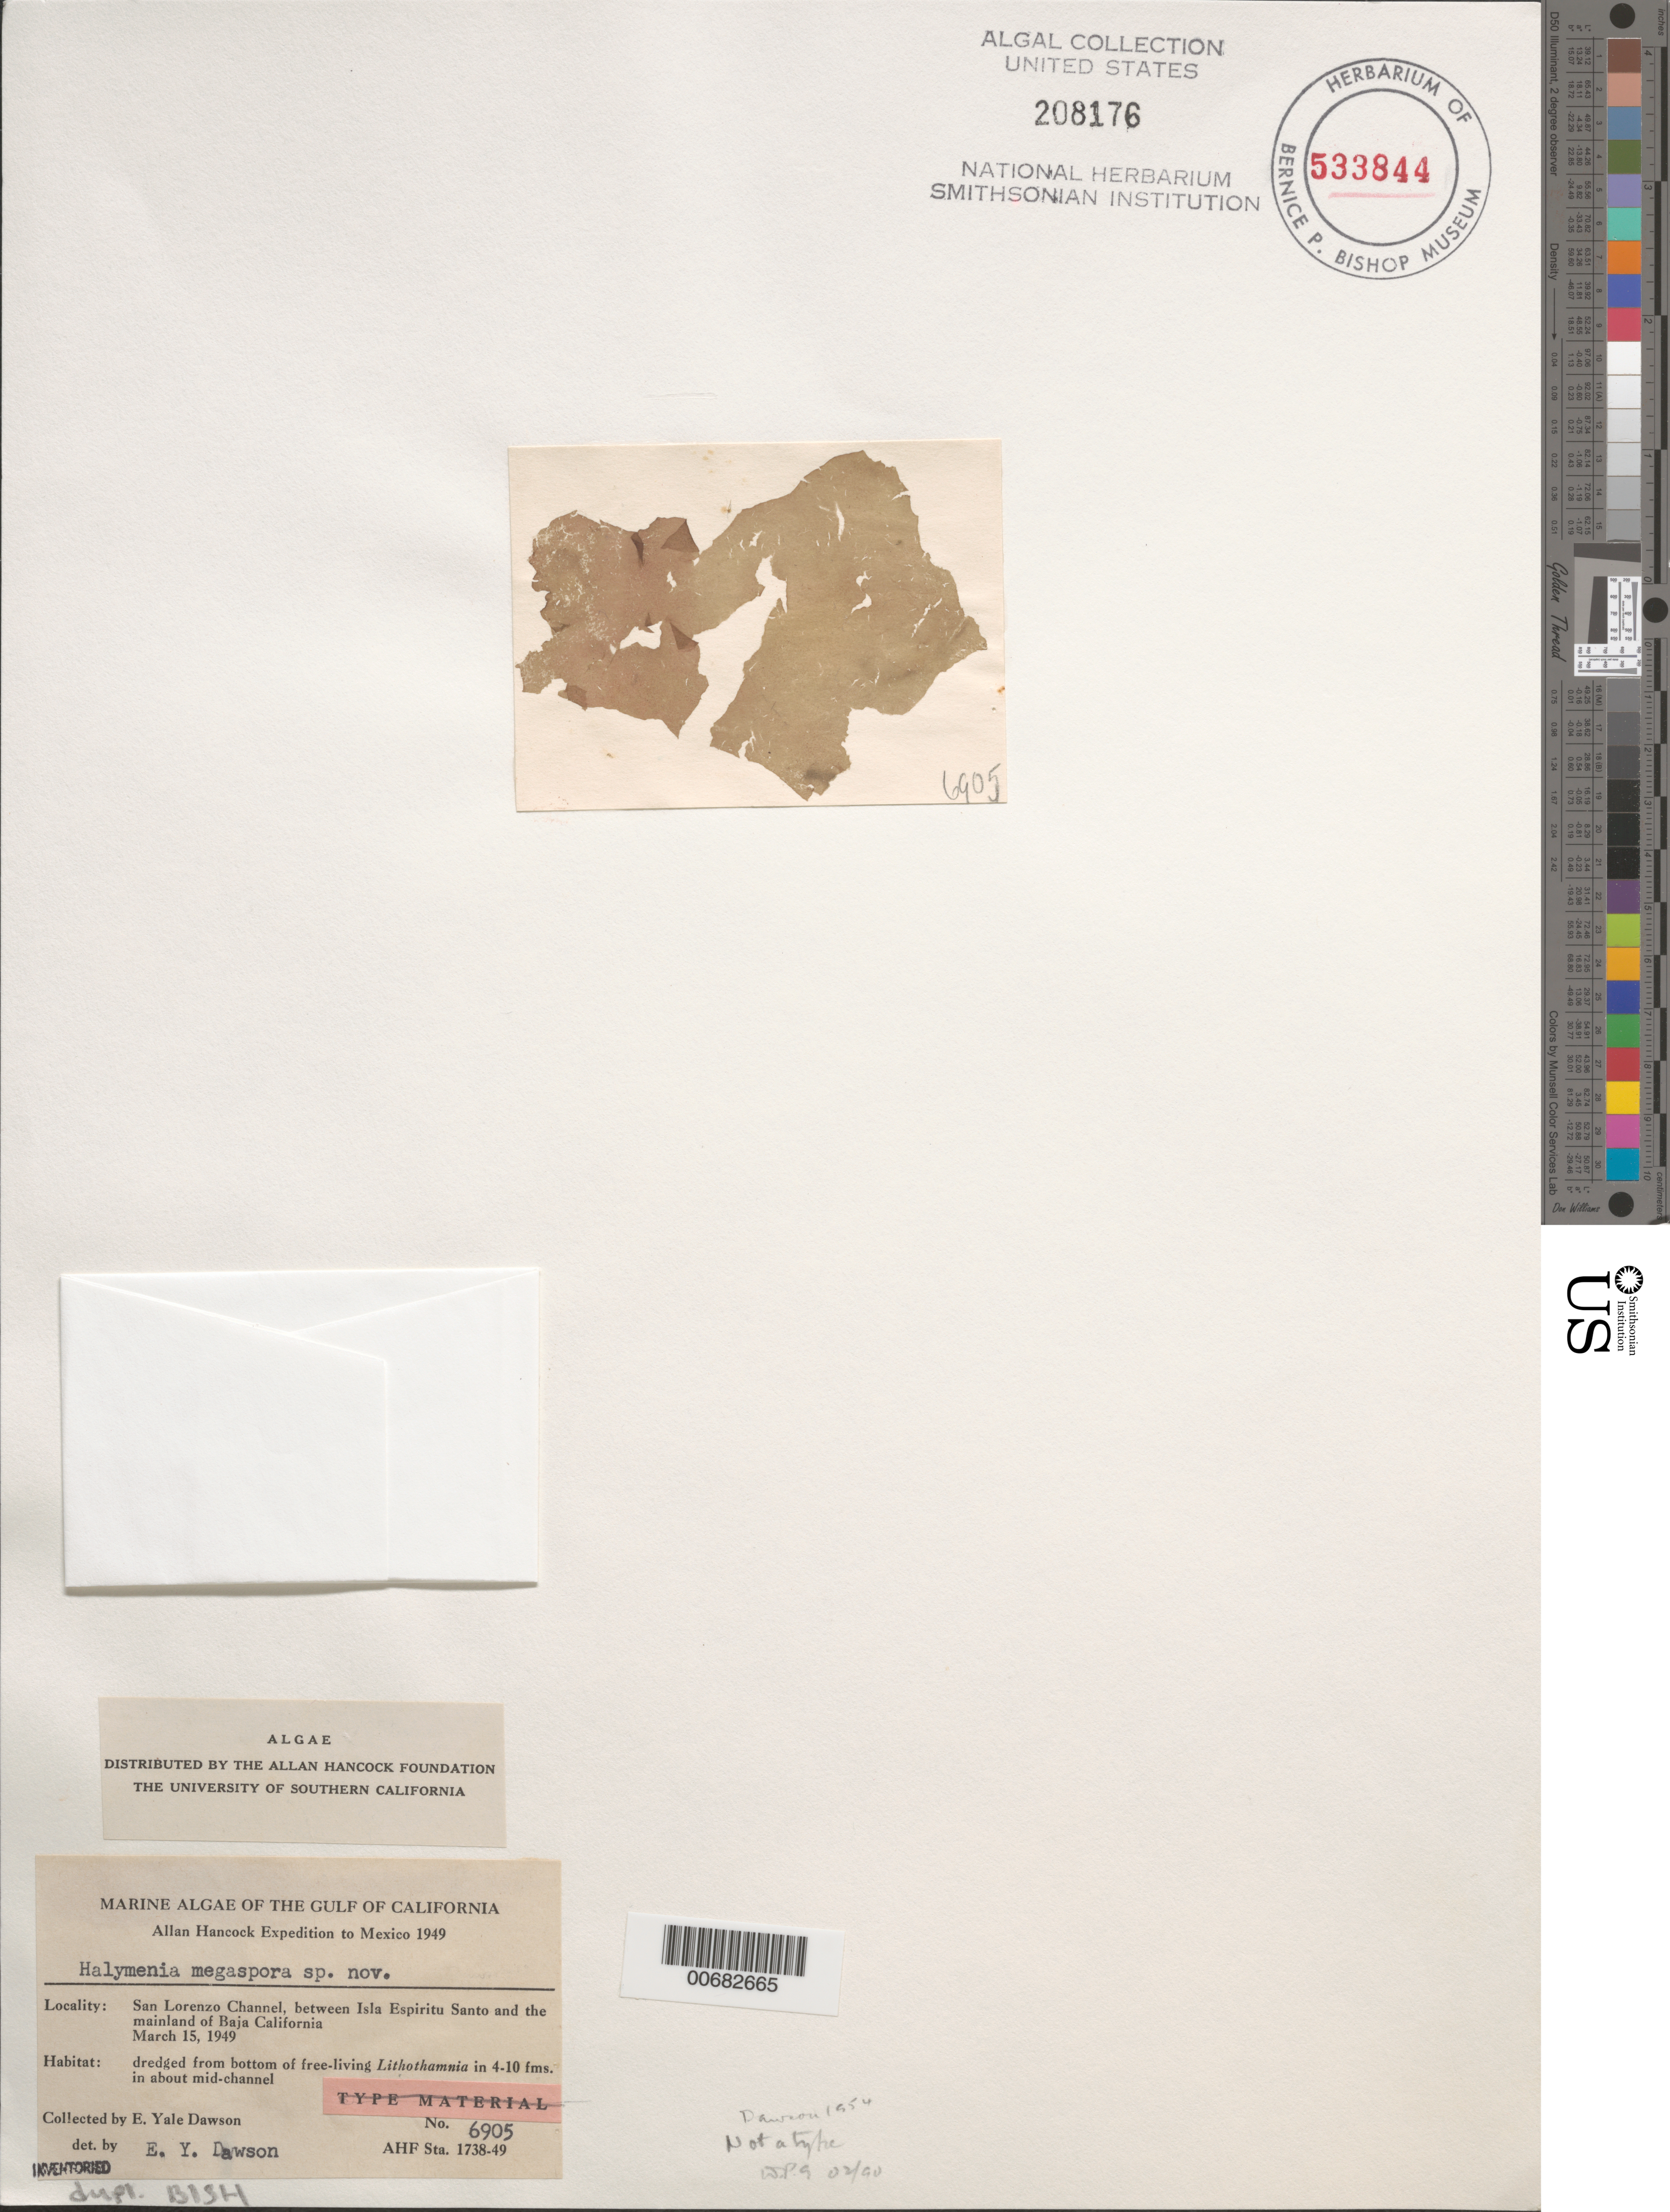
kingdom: Plantae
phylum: Rhodophyta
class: Florideophyceae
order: Halymeniales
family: Halymeniaceae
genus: Halymenia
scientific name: Halymenia megaspora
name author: E.Y. Dawson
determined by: Dawson, E. Y.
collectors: E. Y. Dawson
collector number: EYD 6905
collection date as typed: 15 Mar 1949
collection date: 1949-03-15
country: Mexico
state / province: Baja California Sur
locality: San Lorenzo Channel between Isla Espiritu Santo and mainland Baja California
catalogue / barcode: US 208176